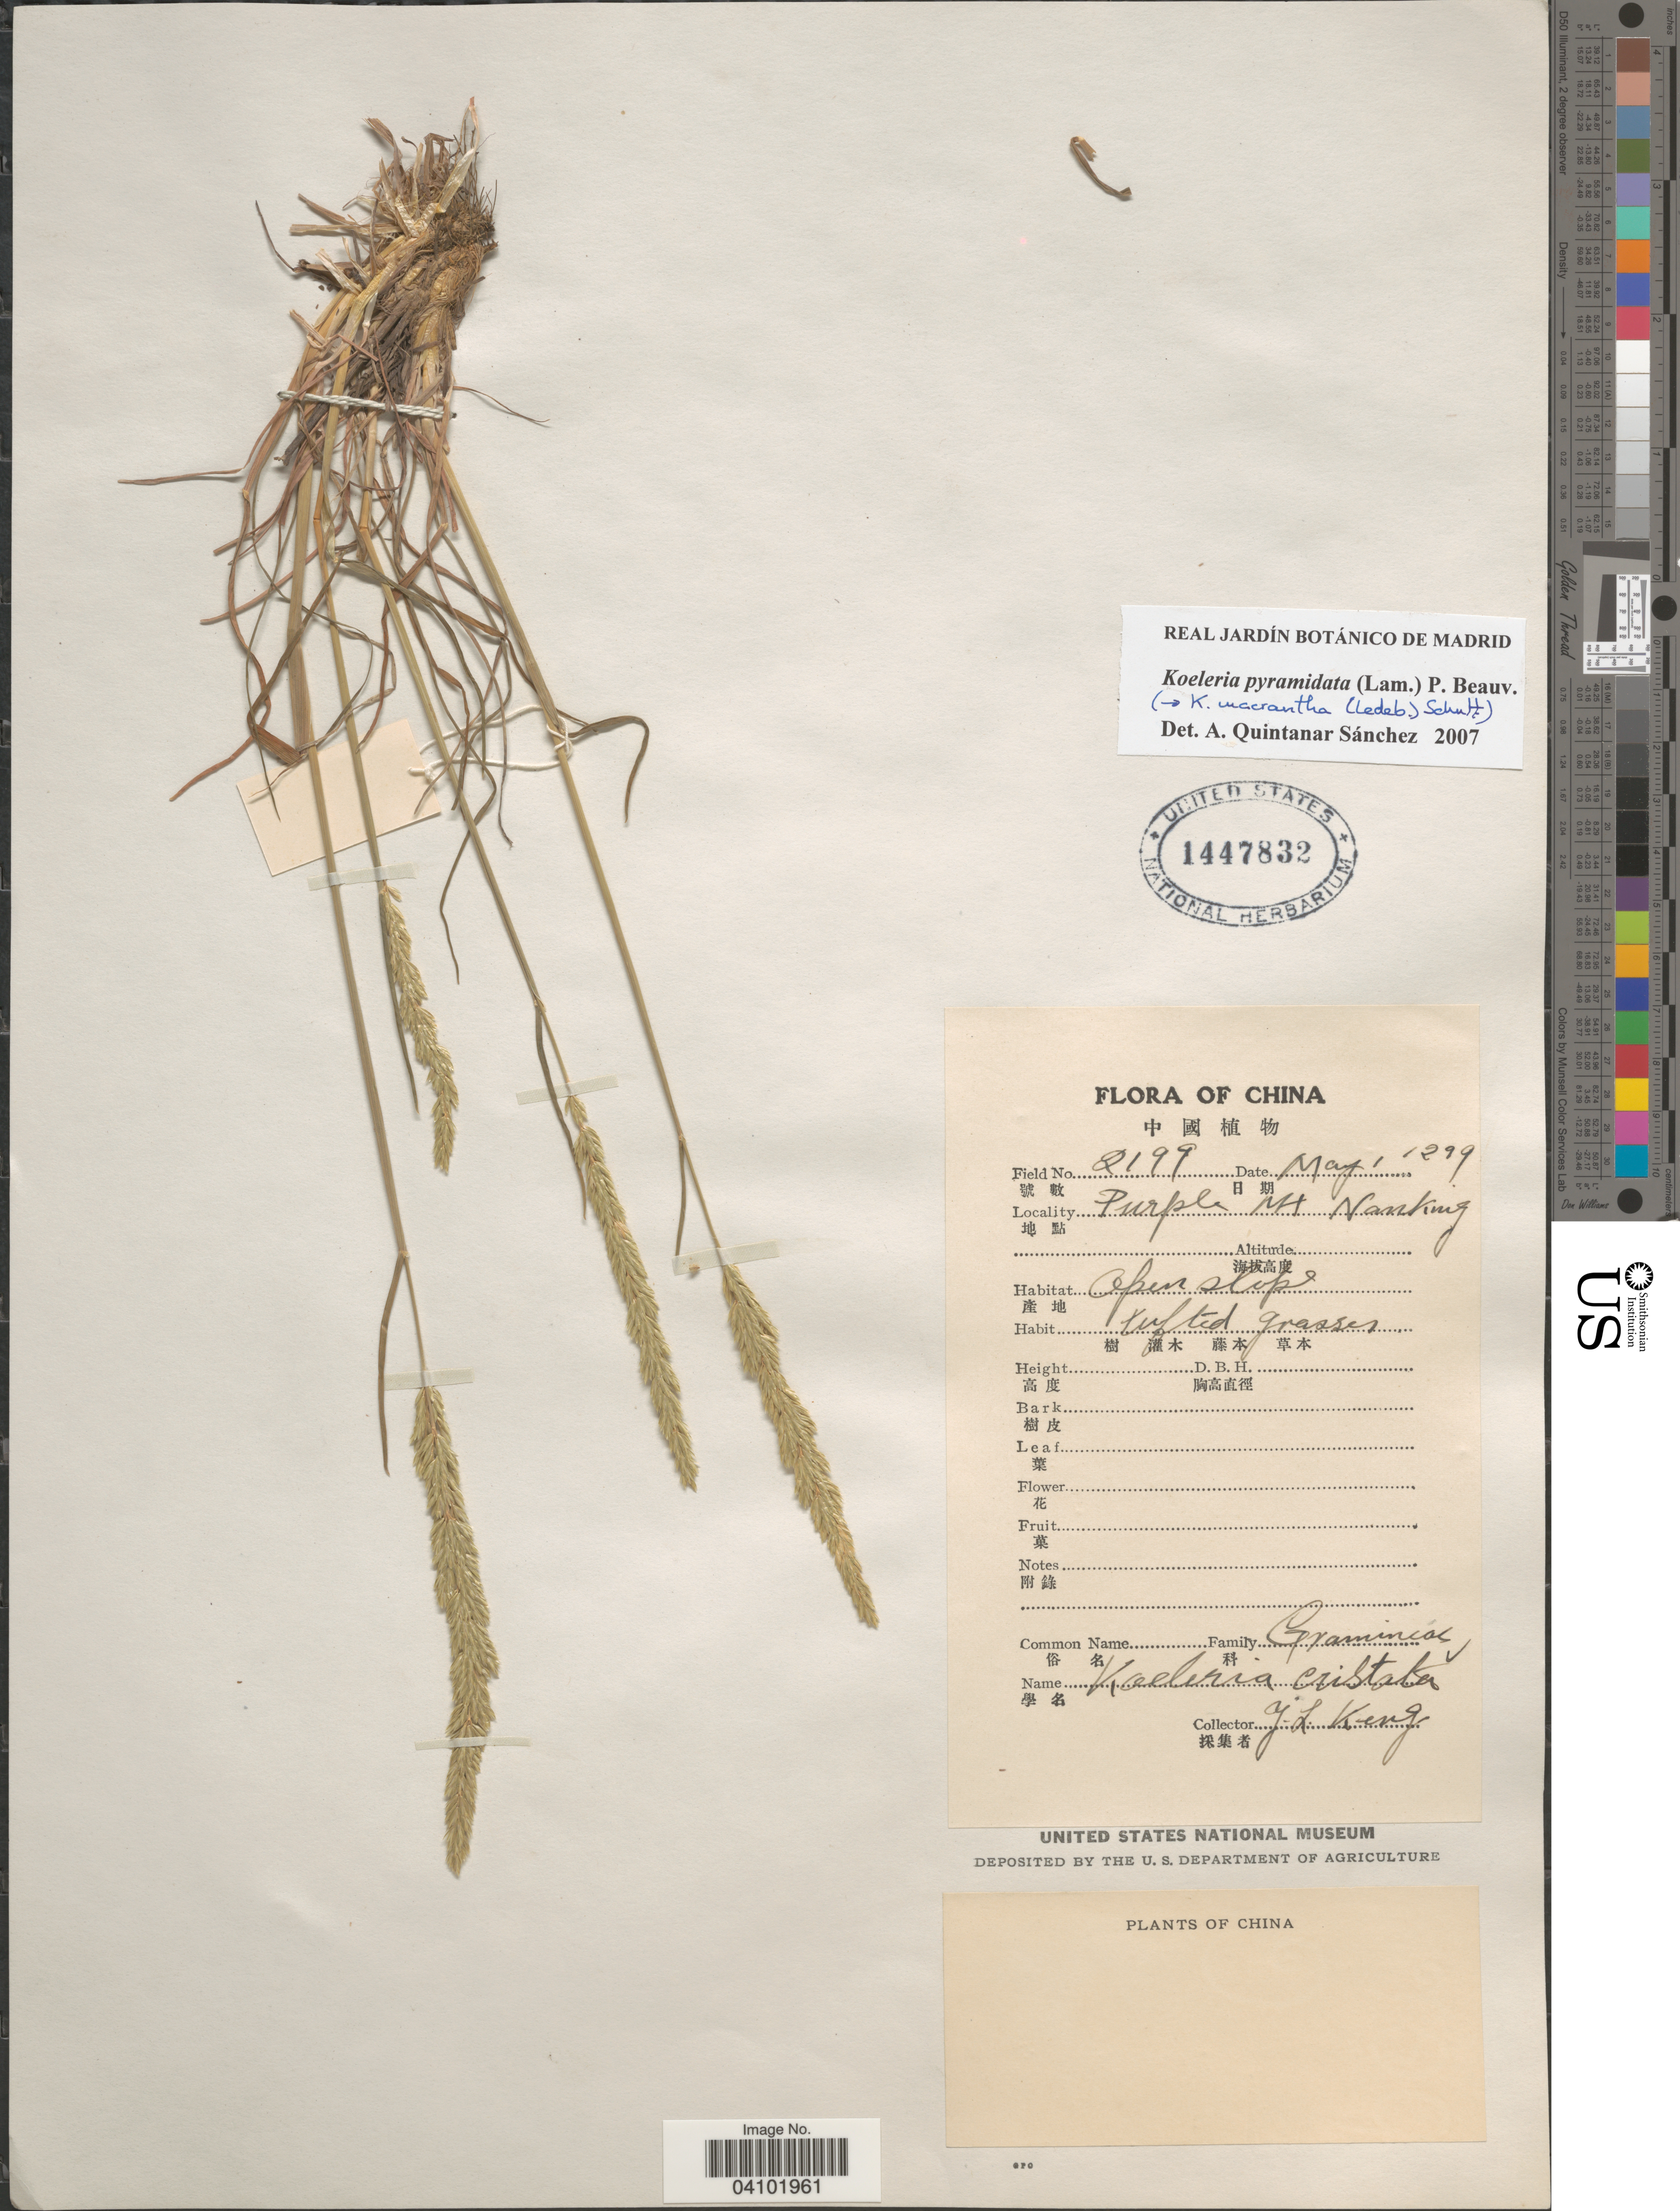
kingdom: Plantae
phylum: Tracheophyta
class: Liliopsida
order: Poales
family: Poaceae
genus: Koeleria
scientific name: Koeleria macrantha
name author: (Ledeb.) Schult.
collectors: Y. L. Keng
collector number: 2199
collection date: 1929-05-01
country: China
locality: Purple Mt Nanking.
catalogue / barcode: US 1447832